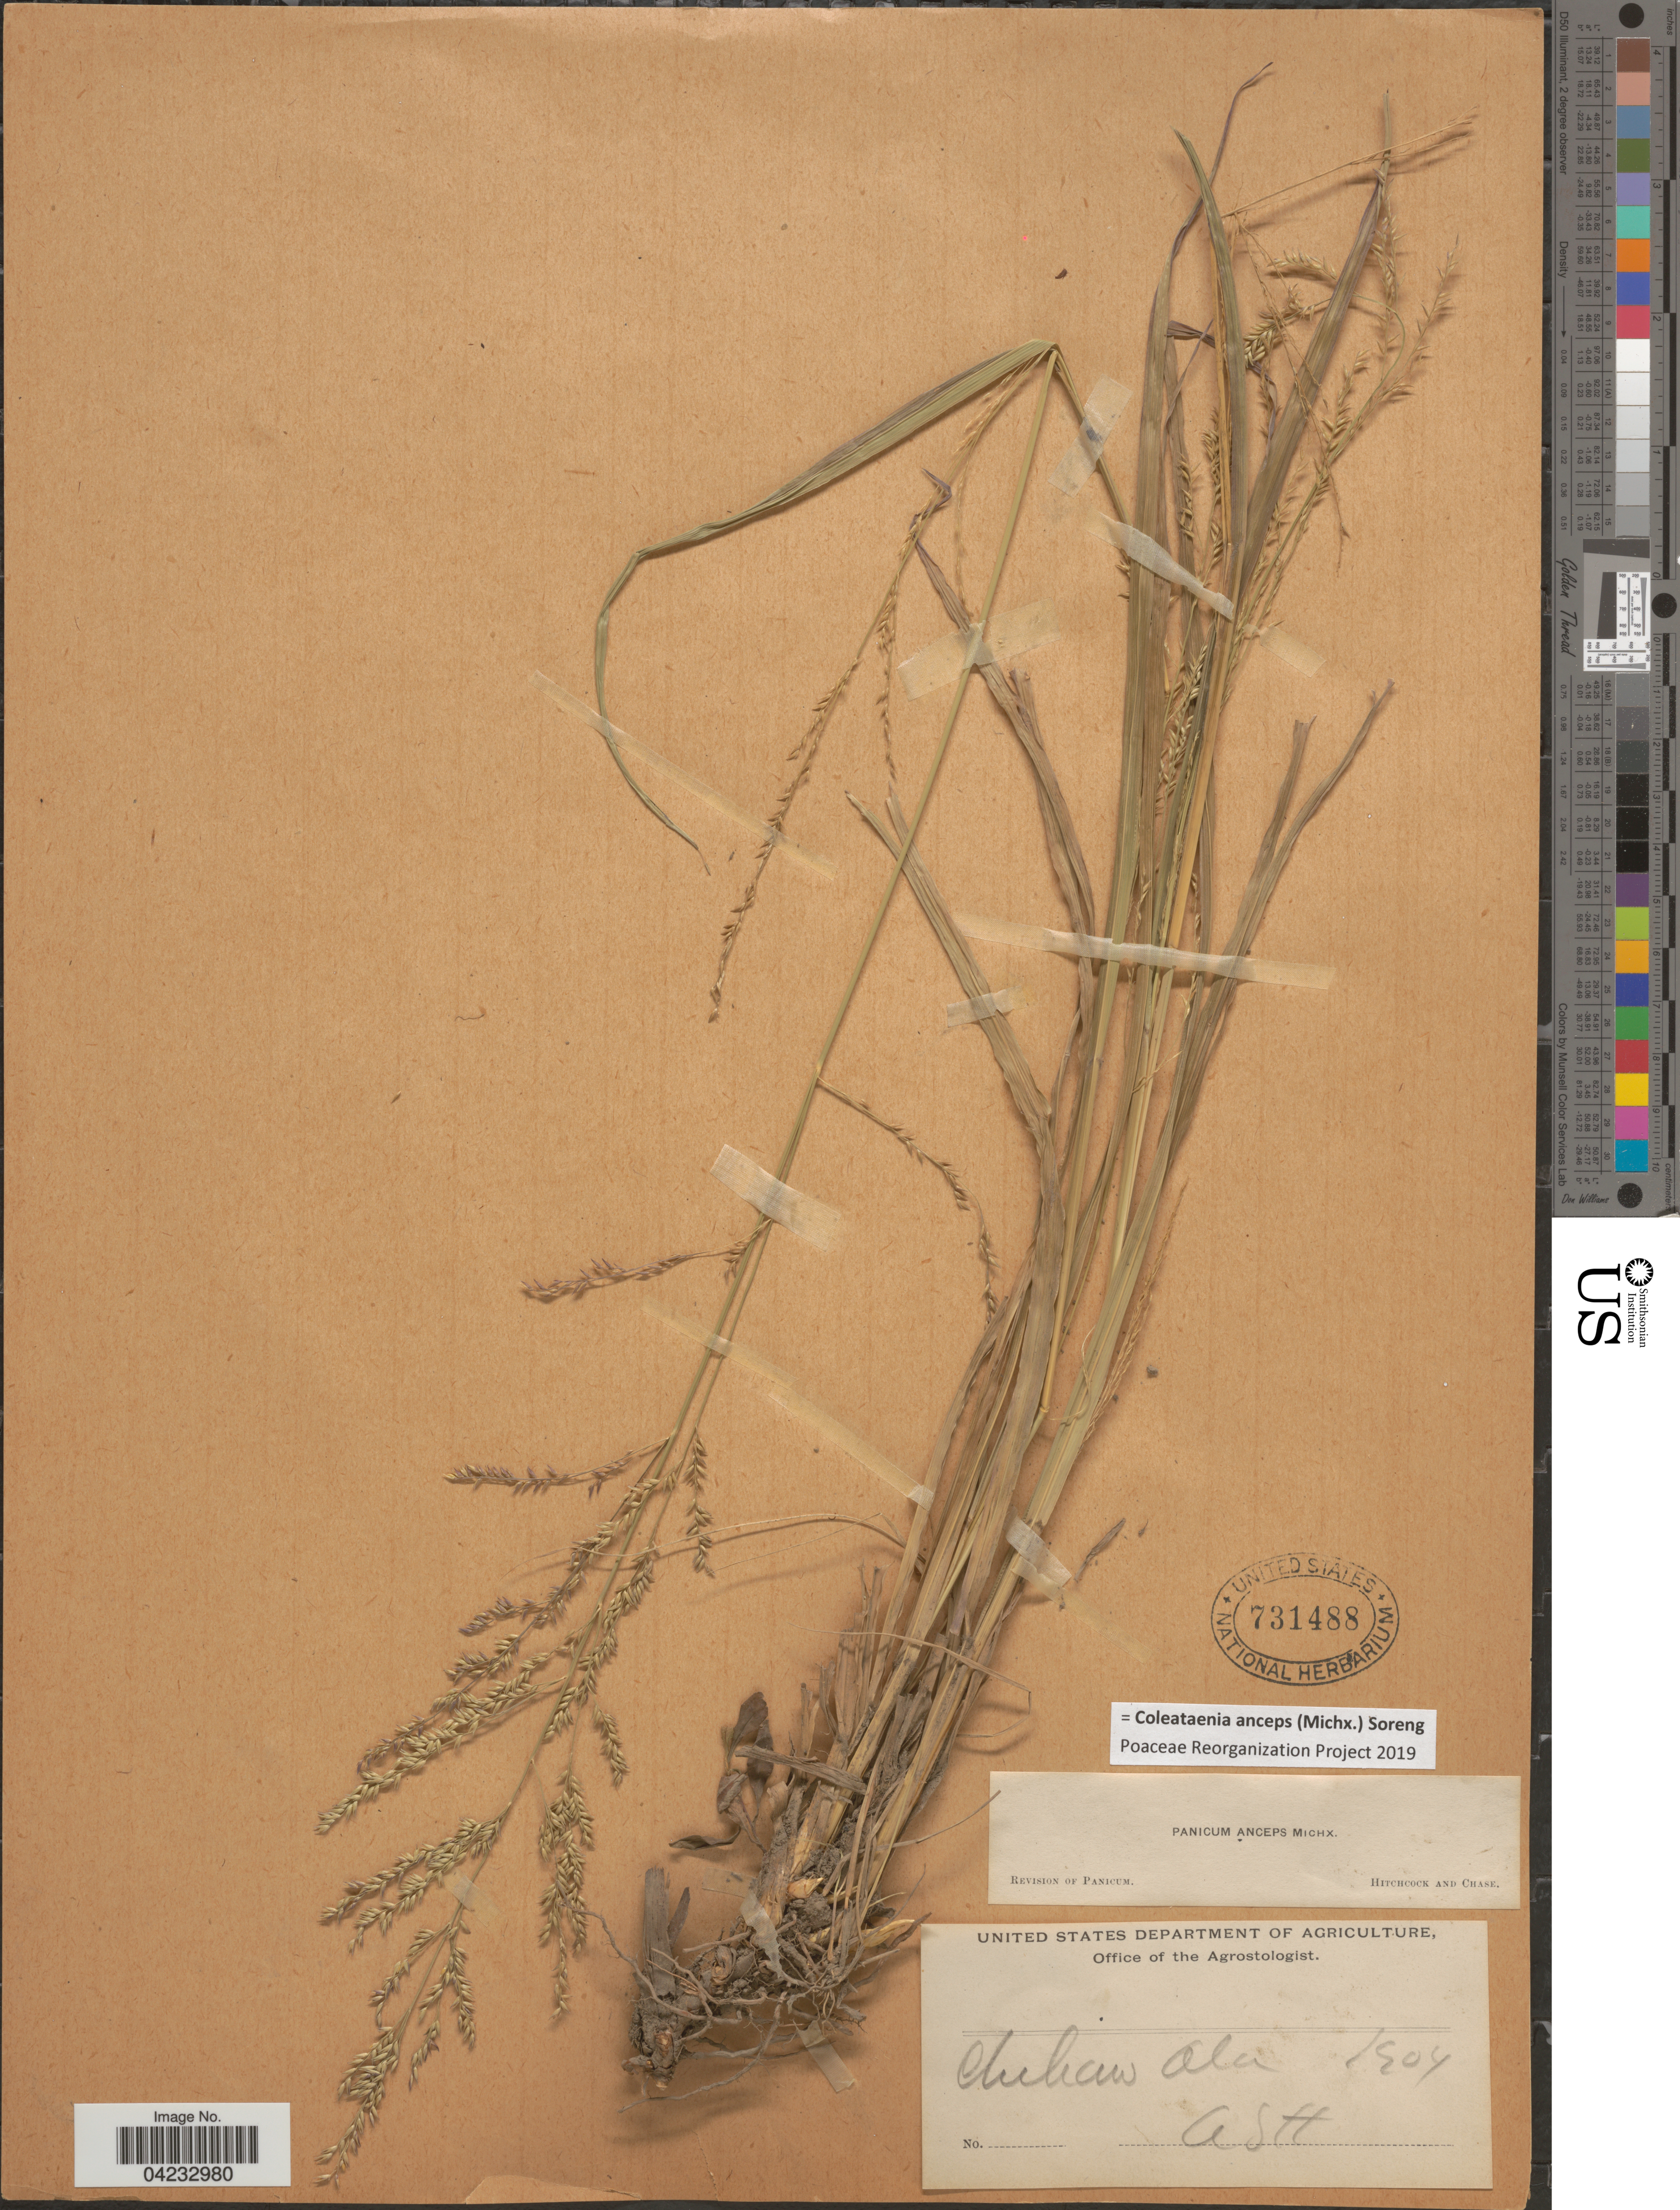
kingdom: Plantae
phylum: Tracheophyta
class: Liliopsida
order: Poales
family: Poaceae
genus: Coleataenia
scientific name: Coleataenia anceps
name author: (Michx.) Soreng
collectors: A. H.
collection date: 1904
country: United States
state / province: Alabama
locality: Chehaw.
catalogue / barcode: US 731488